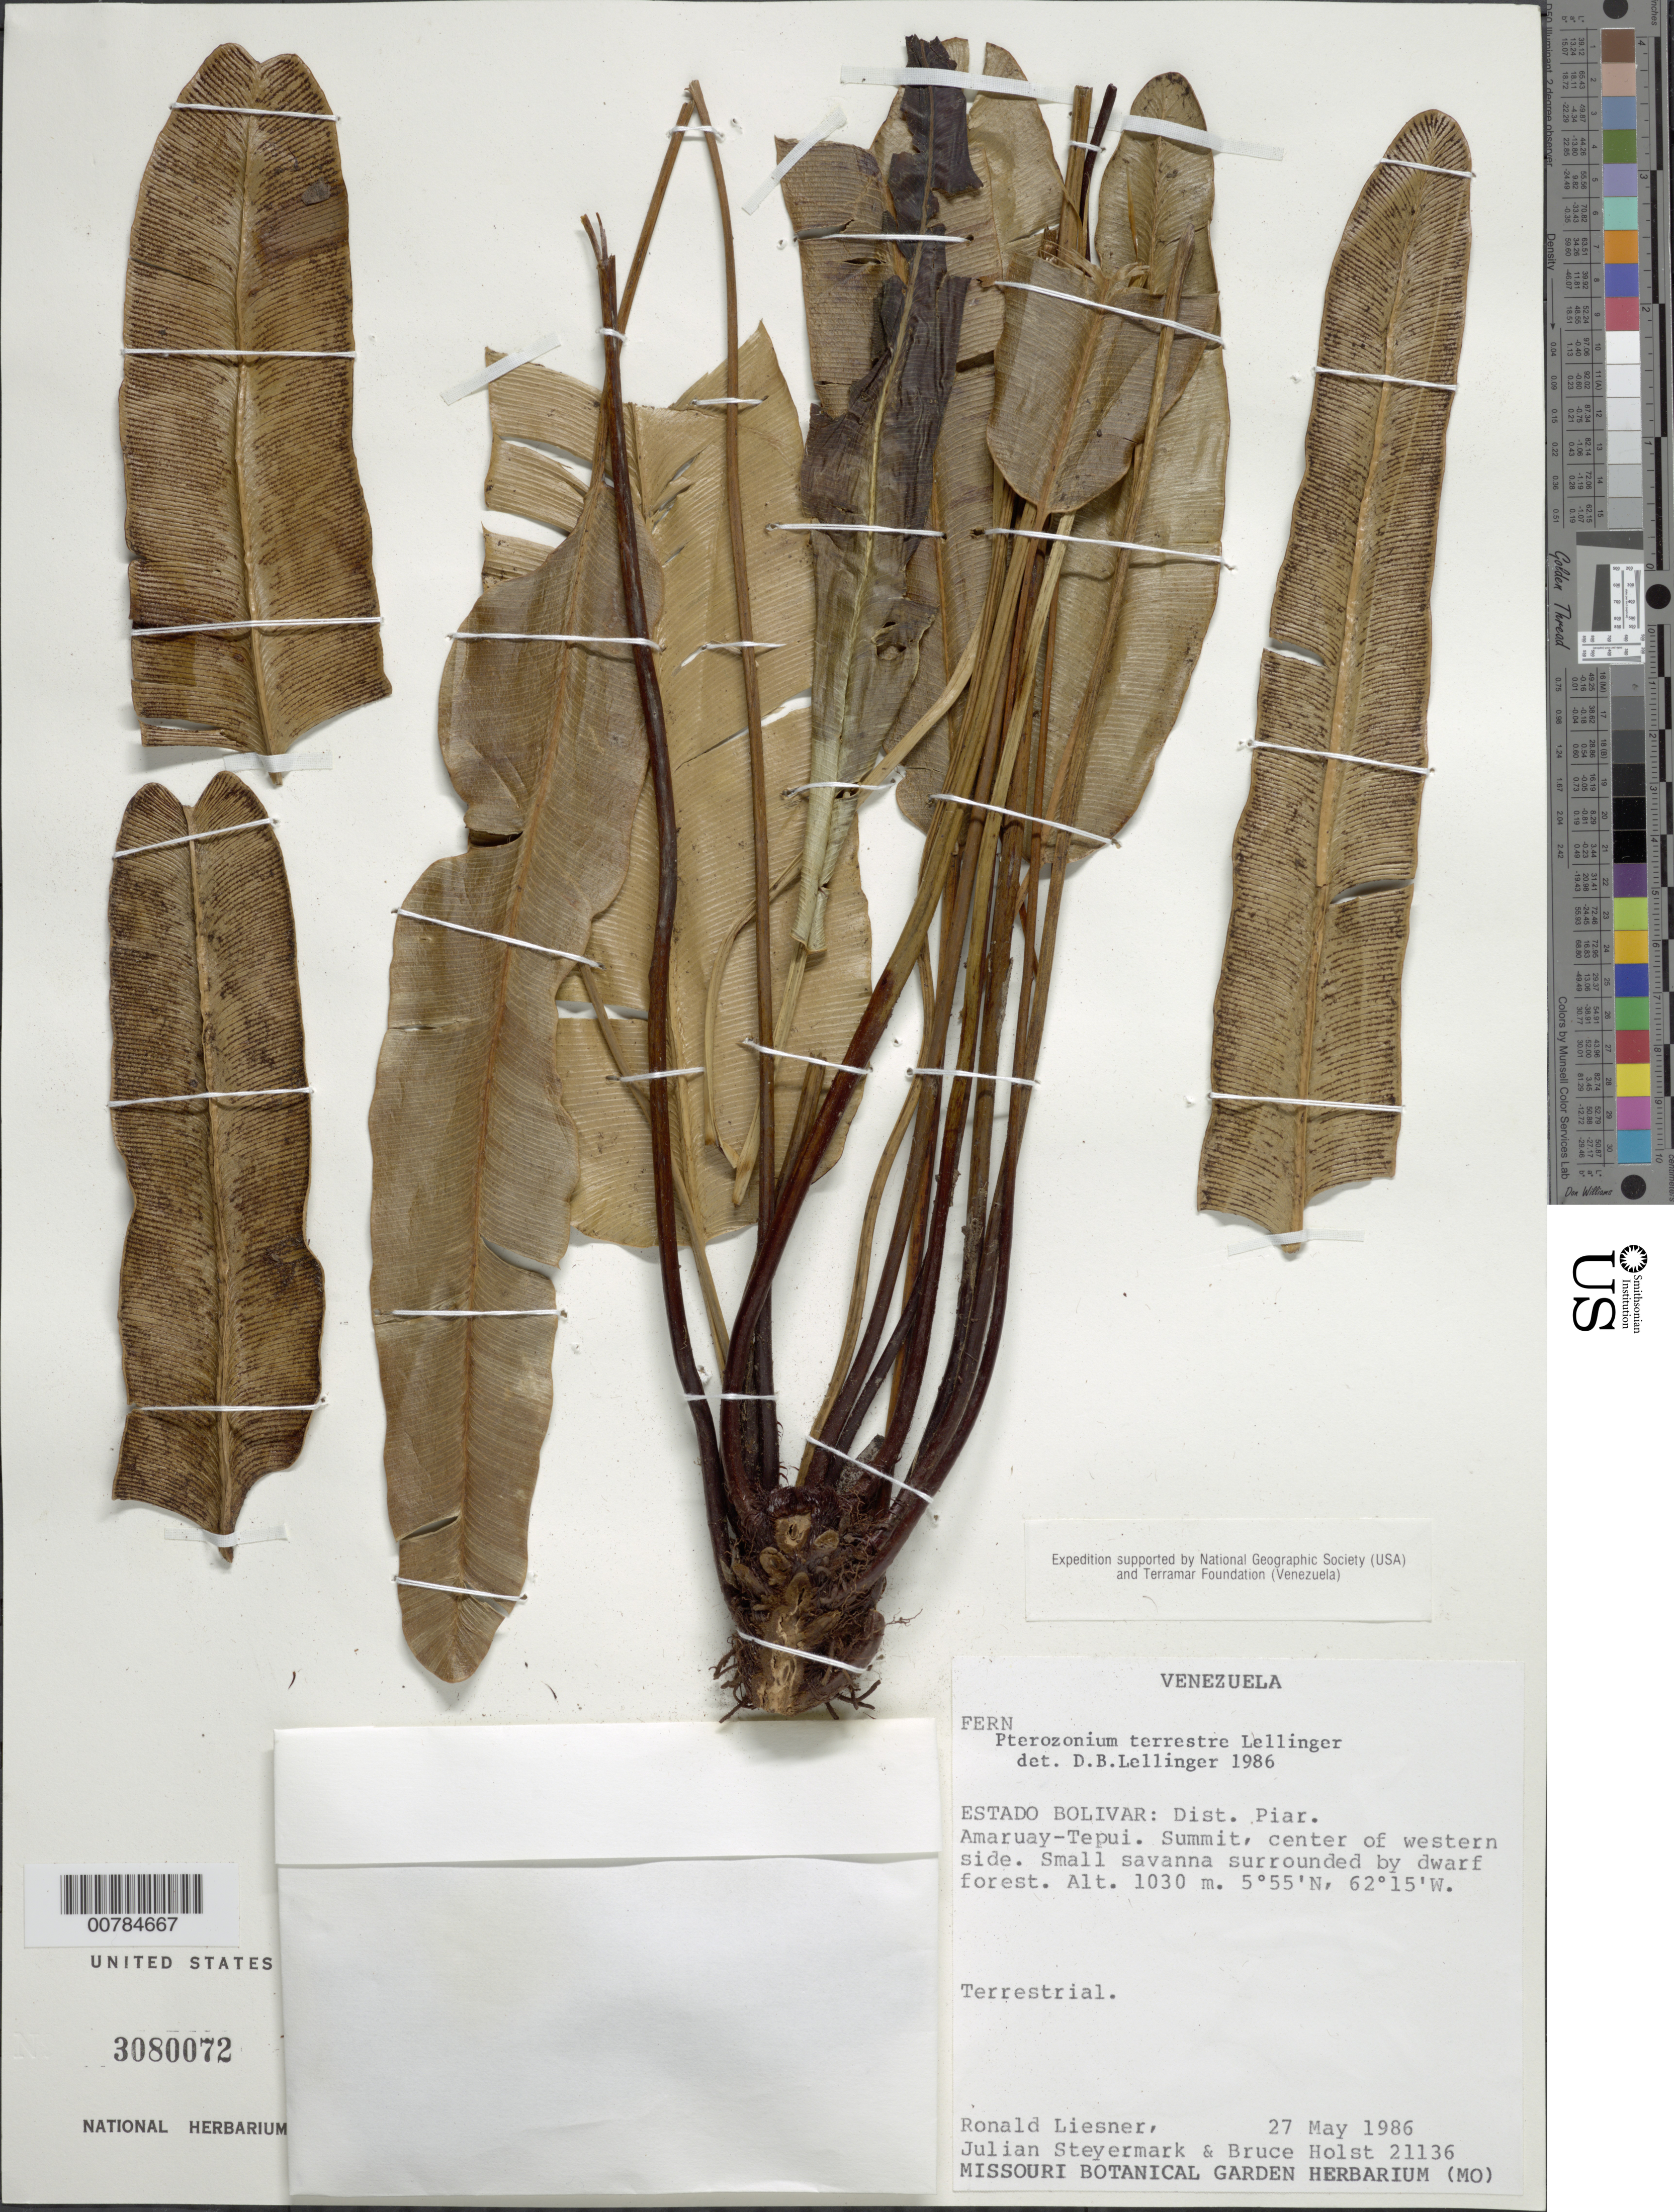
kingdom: Plantae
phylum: Tracheophyta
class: Polypodiopsida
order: Polypodiales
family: Pteridaceae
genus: Pterozonium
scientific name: Pterozonium terrestre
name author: Lellinger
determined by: Lellinger, David B., (BOT), Smithsonian Institution - National Museum of Natural History (UNITED STATES)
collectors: R. L. Liesner, J. Steyermark & B. Holst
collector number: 21136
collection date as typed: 27-May-86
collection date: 1986-05-27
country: Venezuela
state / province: Bolívar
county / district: Piar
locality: Amaruay-tepuí, summit, center of W side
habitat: Small savanna surrounded by dwarf forest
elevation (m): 1030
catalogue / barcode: US 3080072